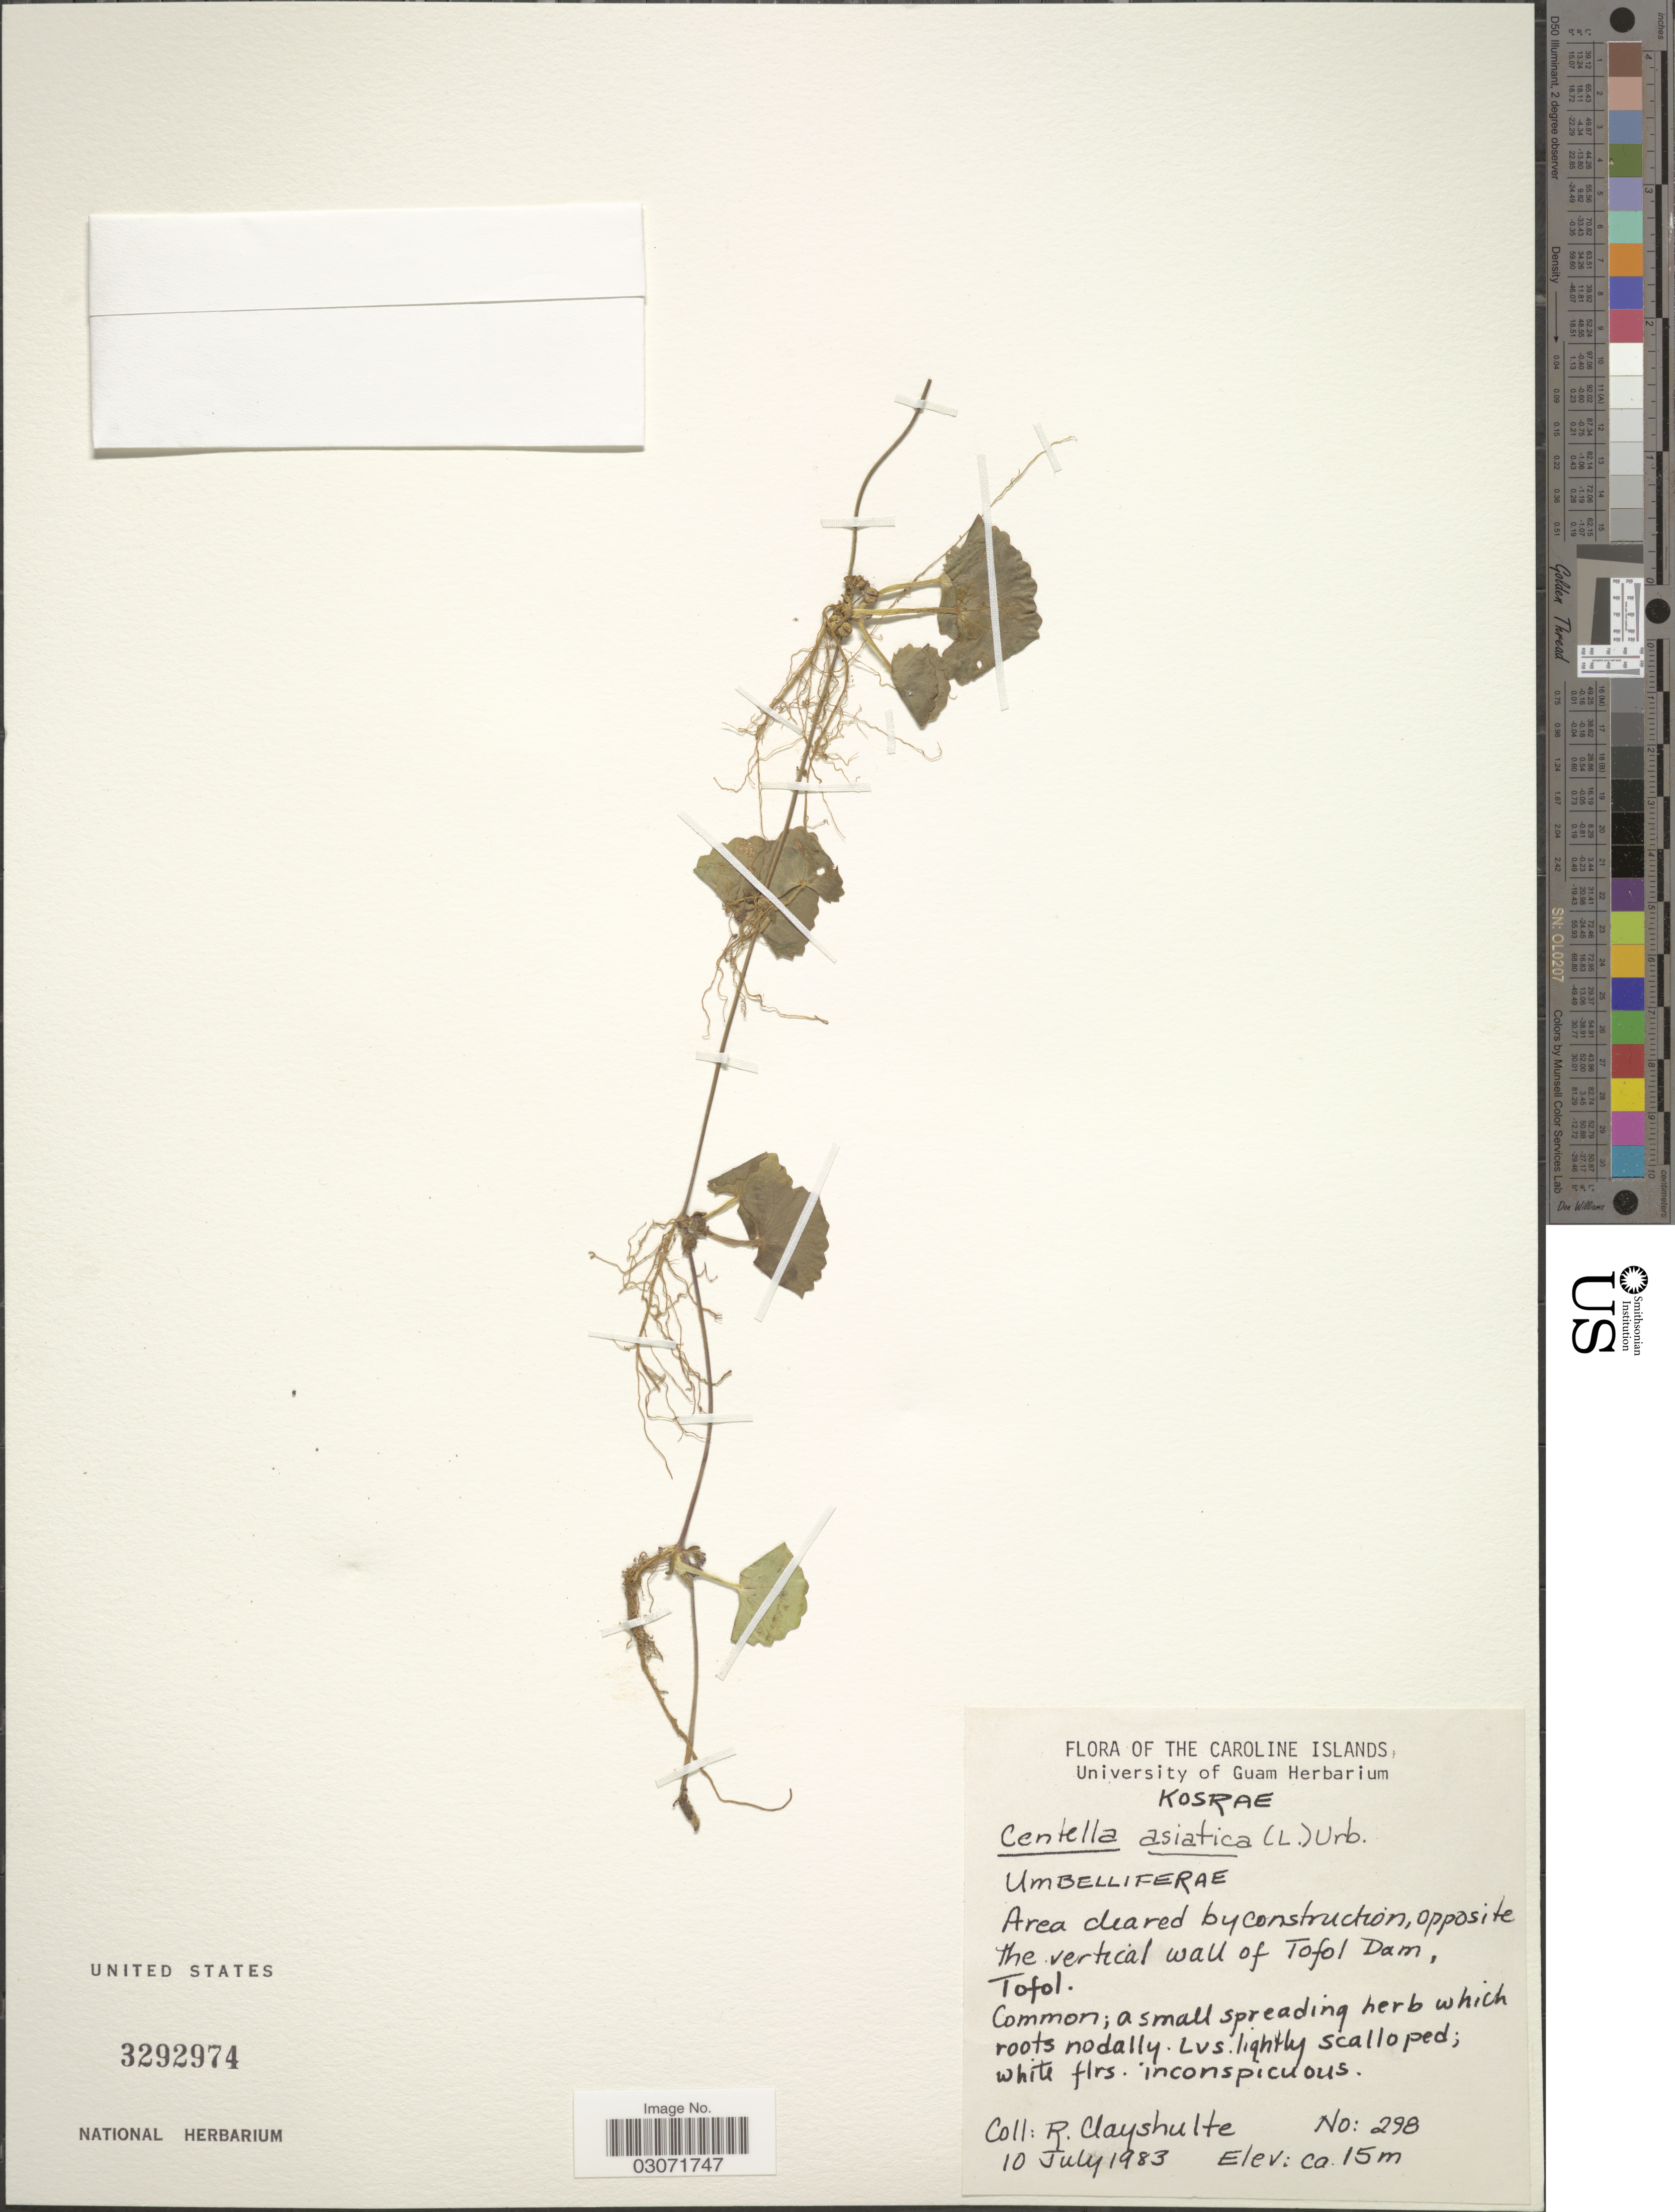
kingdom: Plantae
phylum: Tracheophyta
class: Magnoliopsida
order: Apiales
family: Apiaceae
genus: Centella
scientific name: Centella asiatica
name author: (L.) Urb.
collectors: R. Clayshulte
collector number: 298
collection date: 1983-07-10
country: Micronesia, Federated States of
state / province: Kosrae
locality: The Caroline Islands. Area cleared by construction, opposite the vertical wall of Tofol Dam, Tofol.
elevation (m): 15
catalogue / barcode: US 3292974